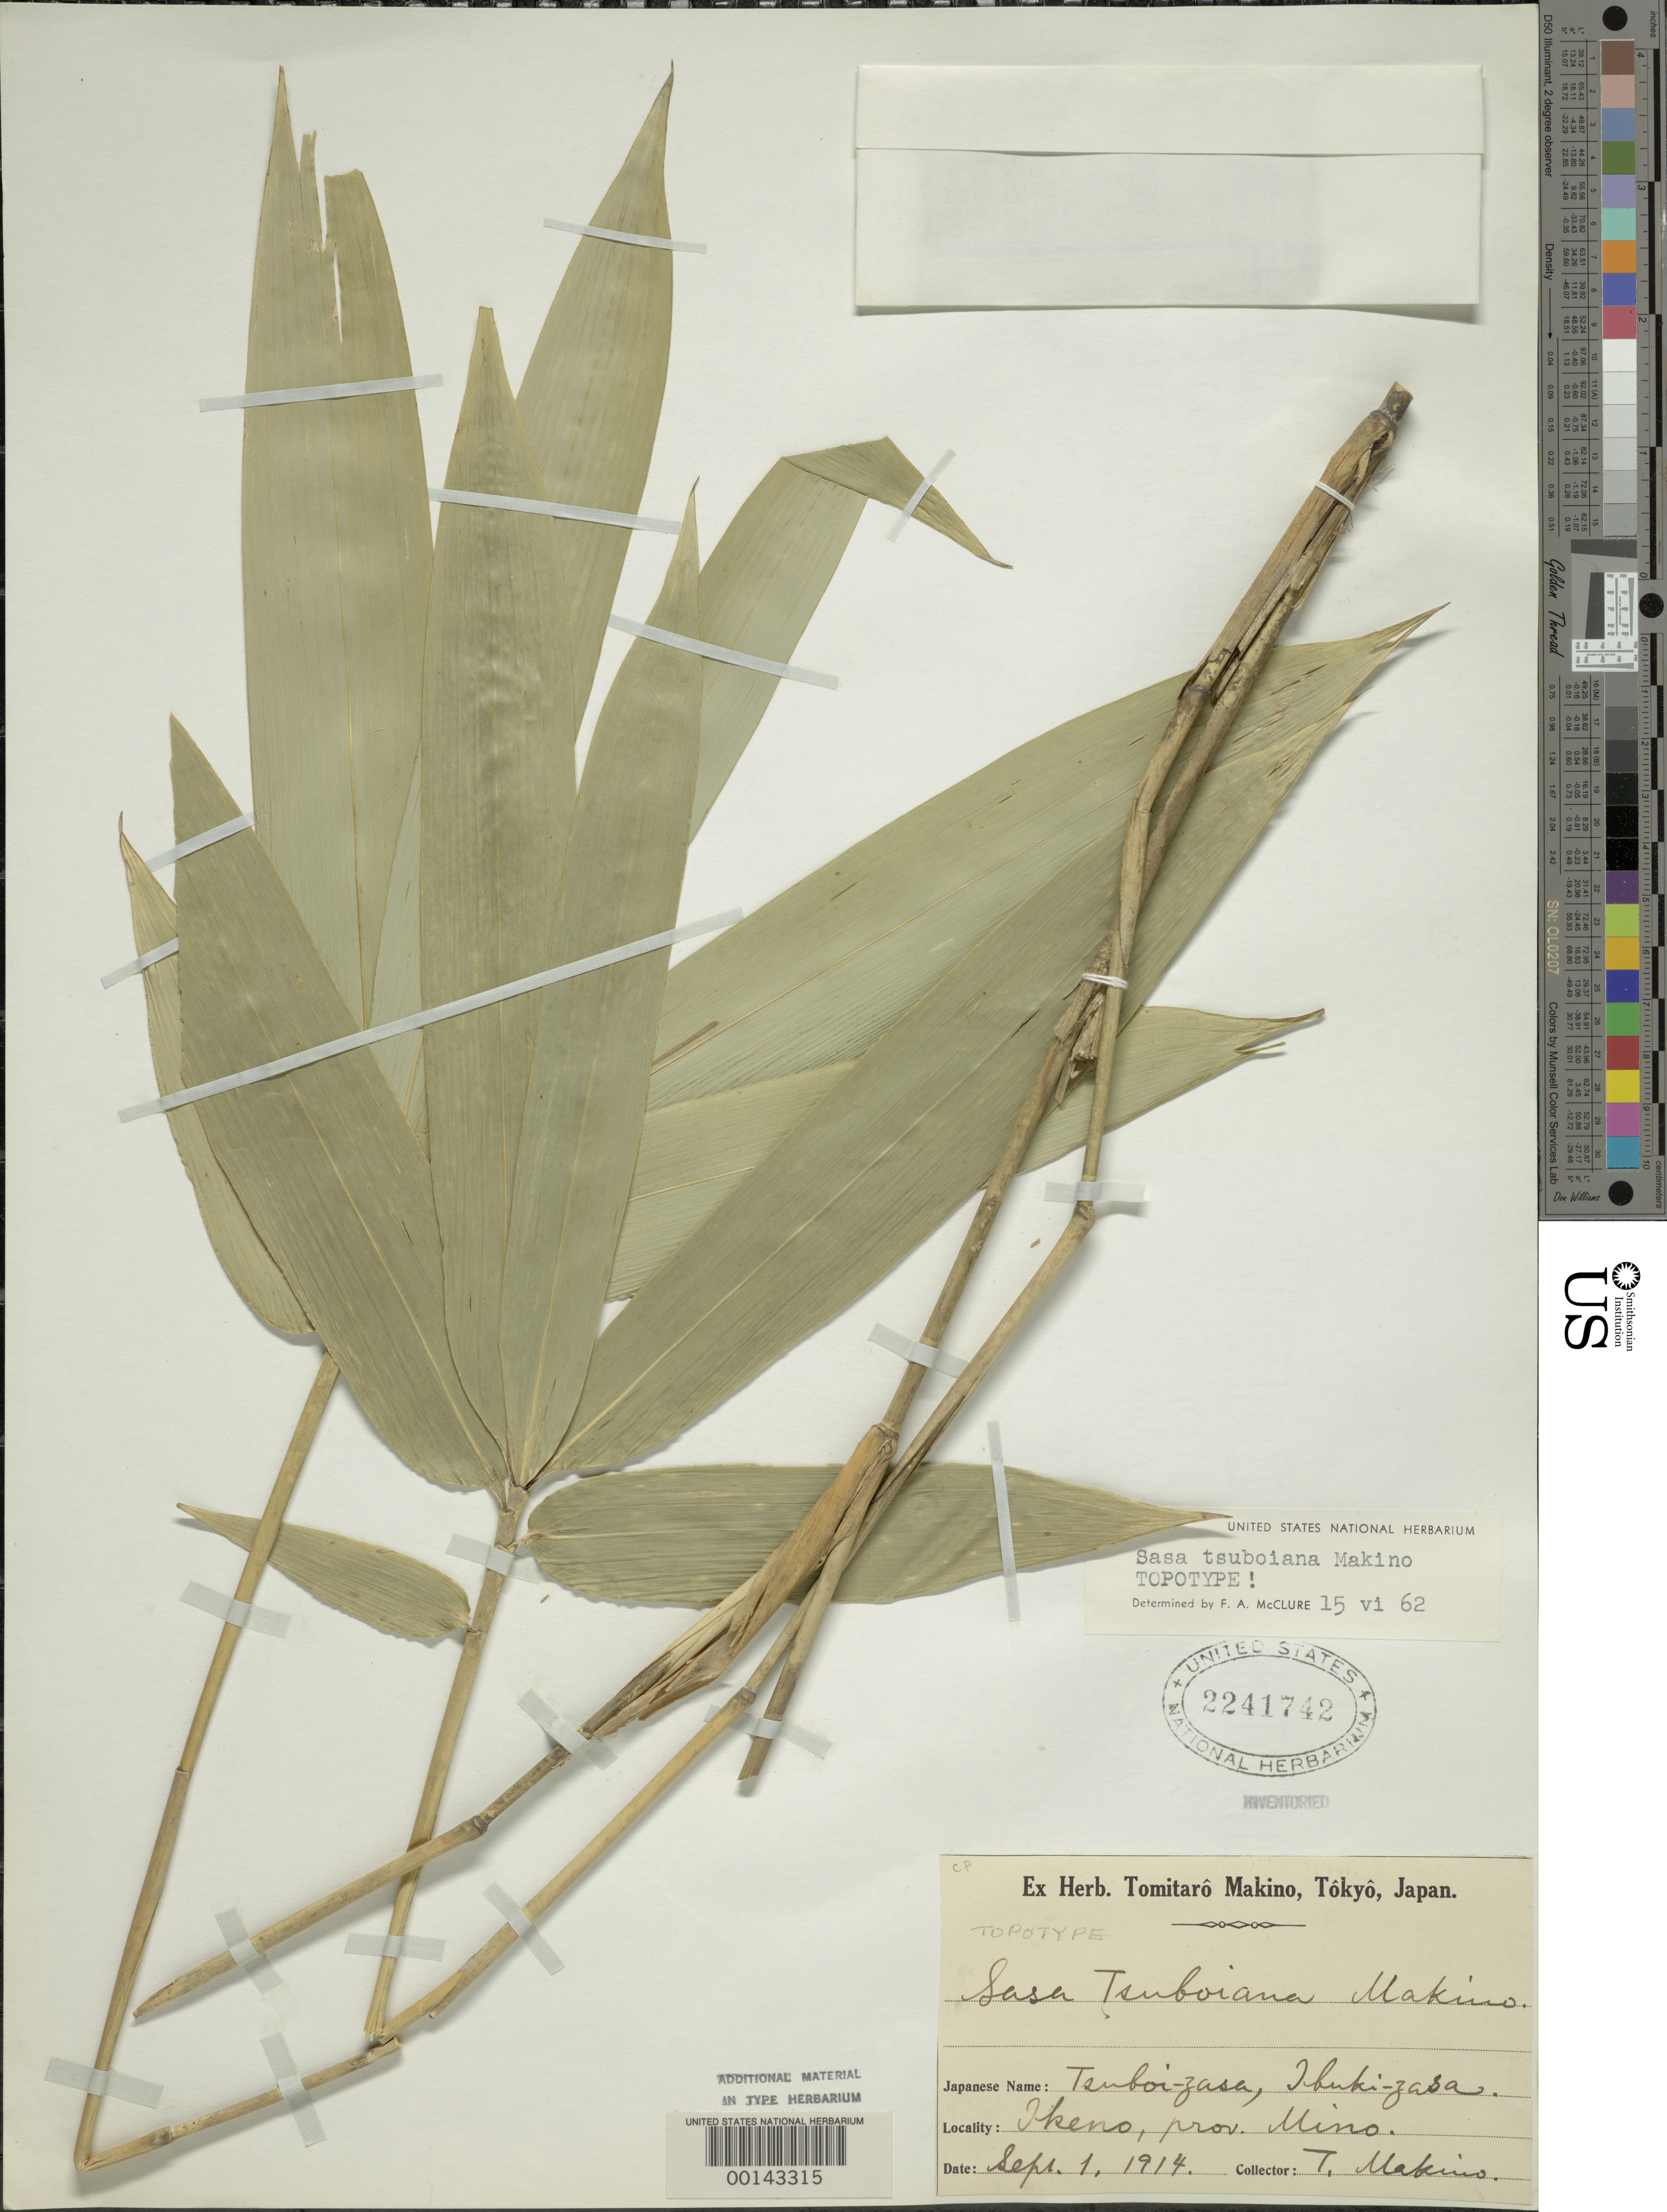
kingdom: Plantae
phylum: Tracheophyta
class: Liliopsida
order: Poales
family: Poaceae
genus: Sasa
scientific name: Sasa tsuboiana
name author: Makino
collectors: T. Makino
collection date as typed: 01 Sep 1914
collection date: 1914-09-01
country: Japan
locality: Mino, ikeno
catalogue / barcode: US 2241742